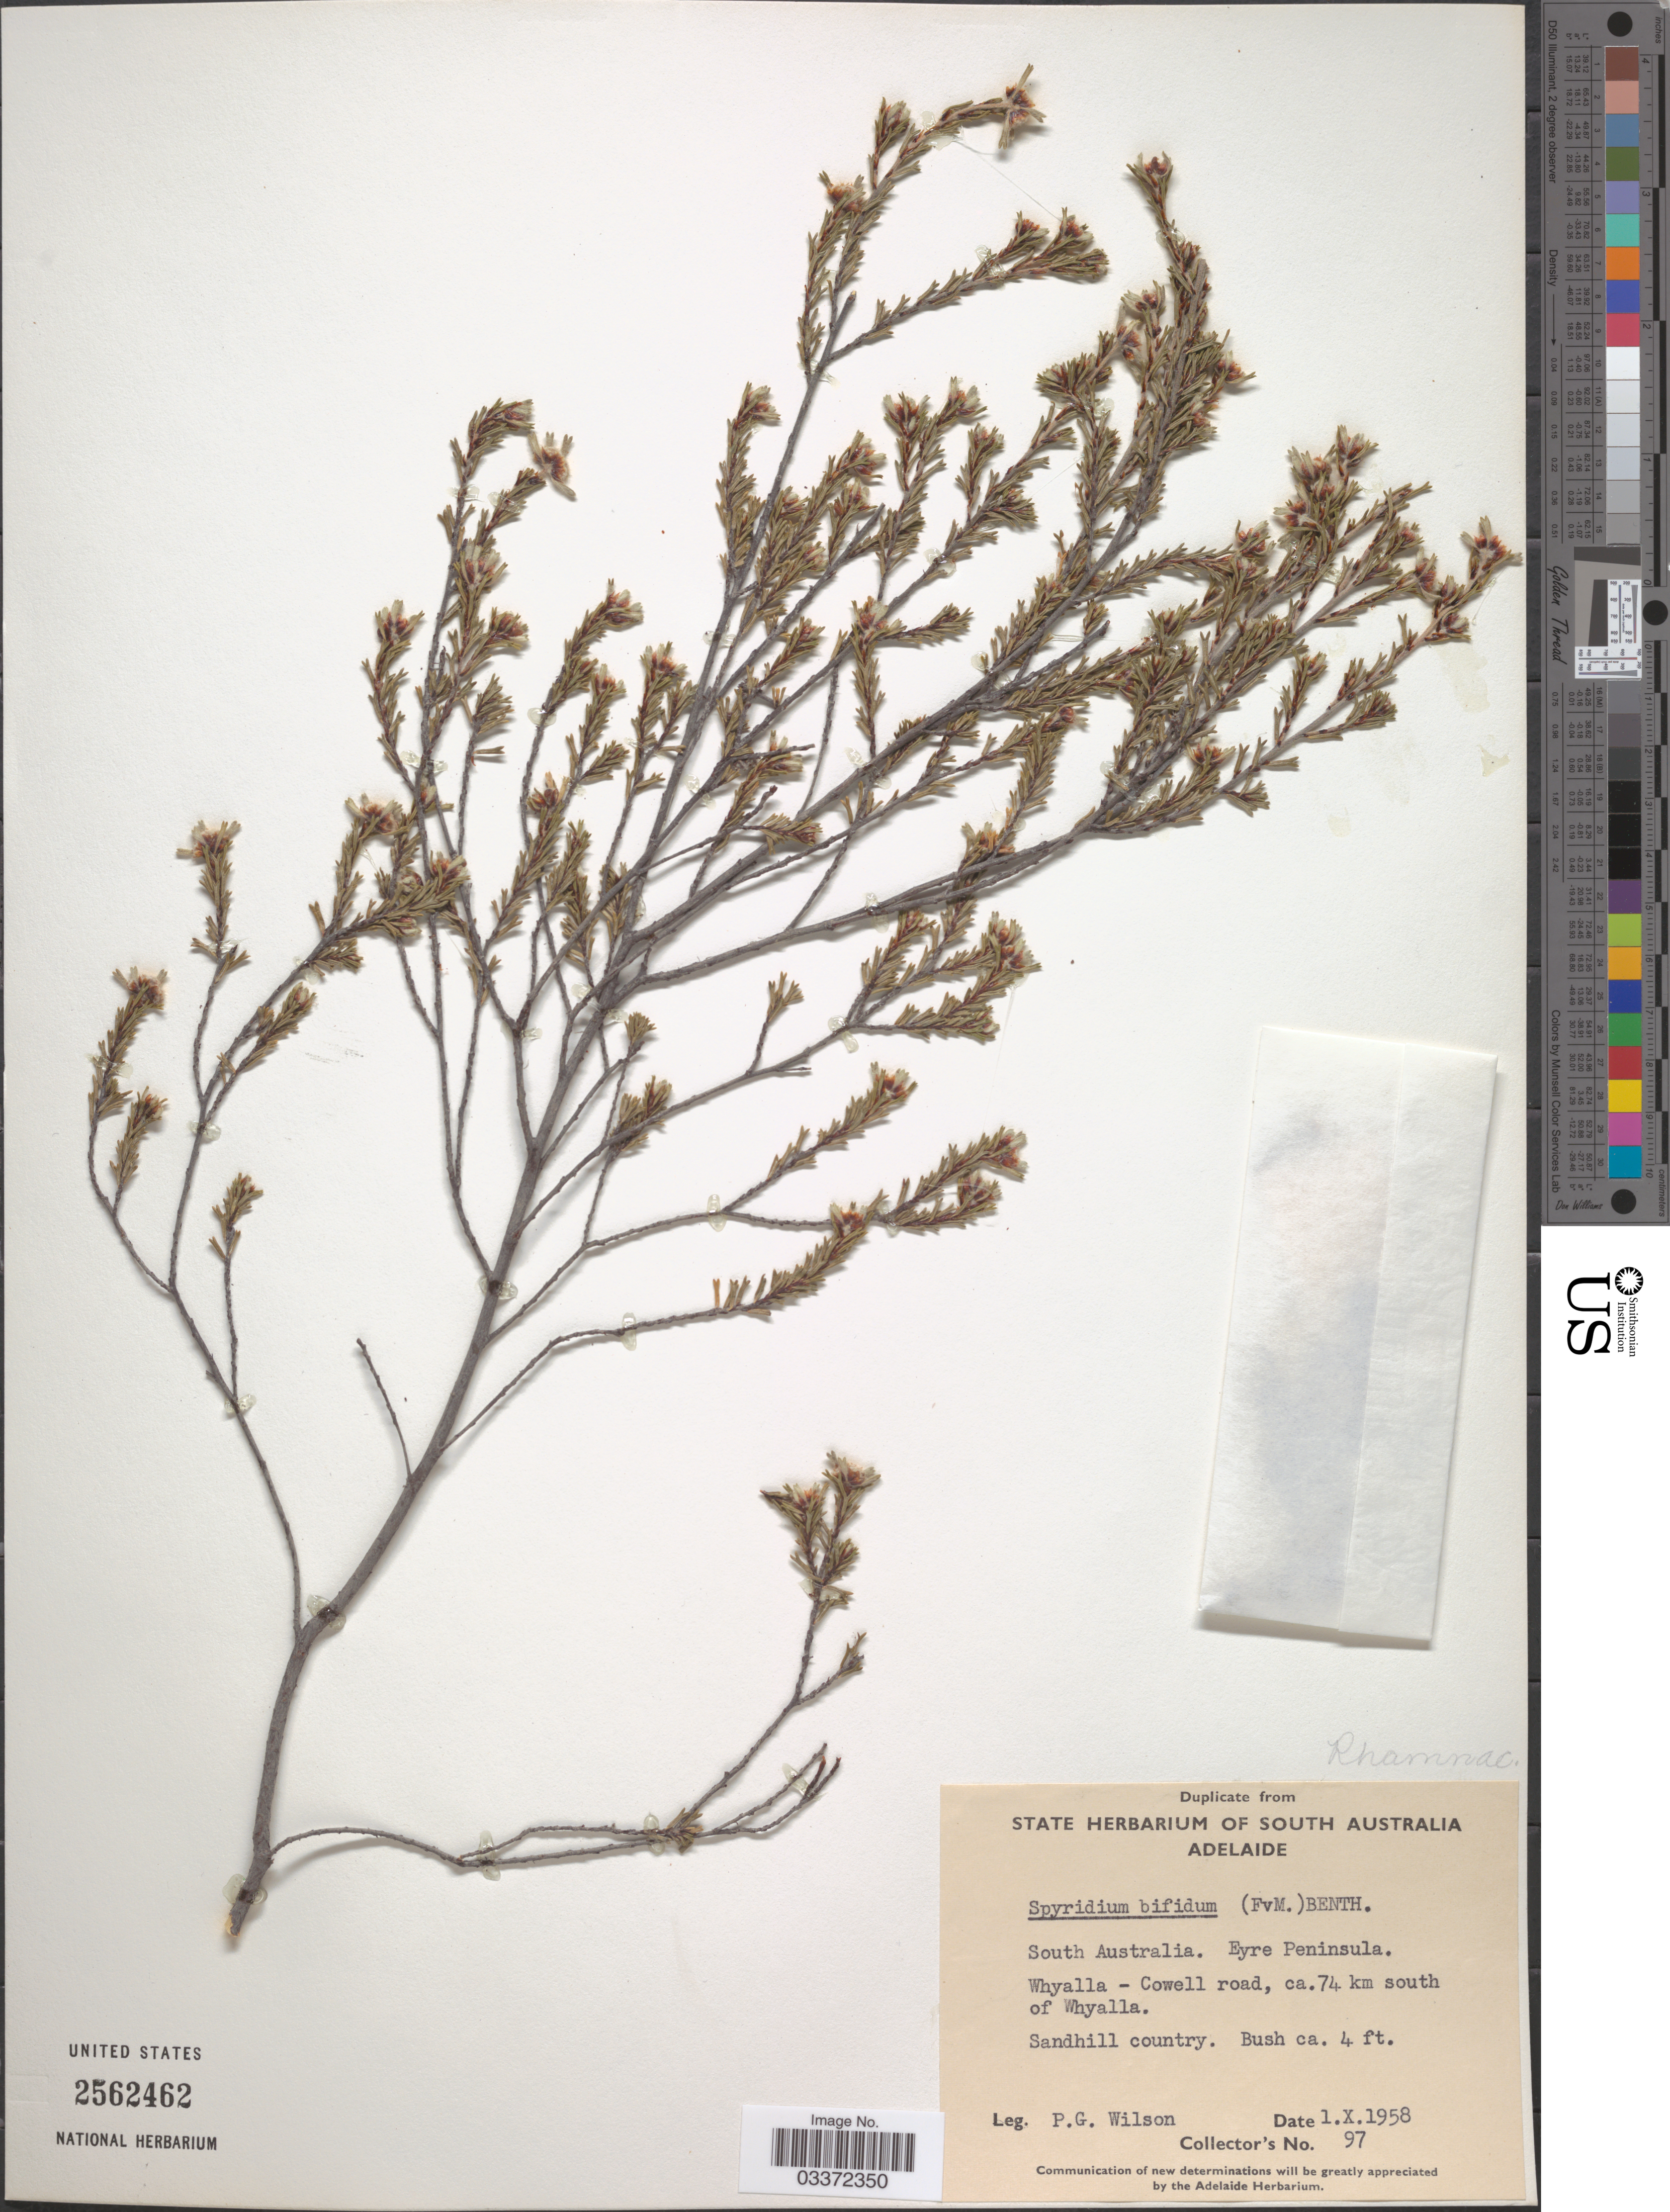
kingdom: Plantae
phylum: Tracheophyta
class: Magnoliopsida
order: Rosales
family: Rhamnaceae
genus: Spyridium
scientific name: Spyridium bifidum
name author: F. Muell. ex Benth.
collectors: P. G. Wilson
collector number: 97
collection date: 1958-10-01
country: Australia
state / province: South Australia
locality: Eyre Peninsula. Whyalla - Cowell road, ca.74 km south of Whyalla.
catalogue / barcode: US 2562462